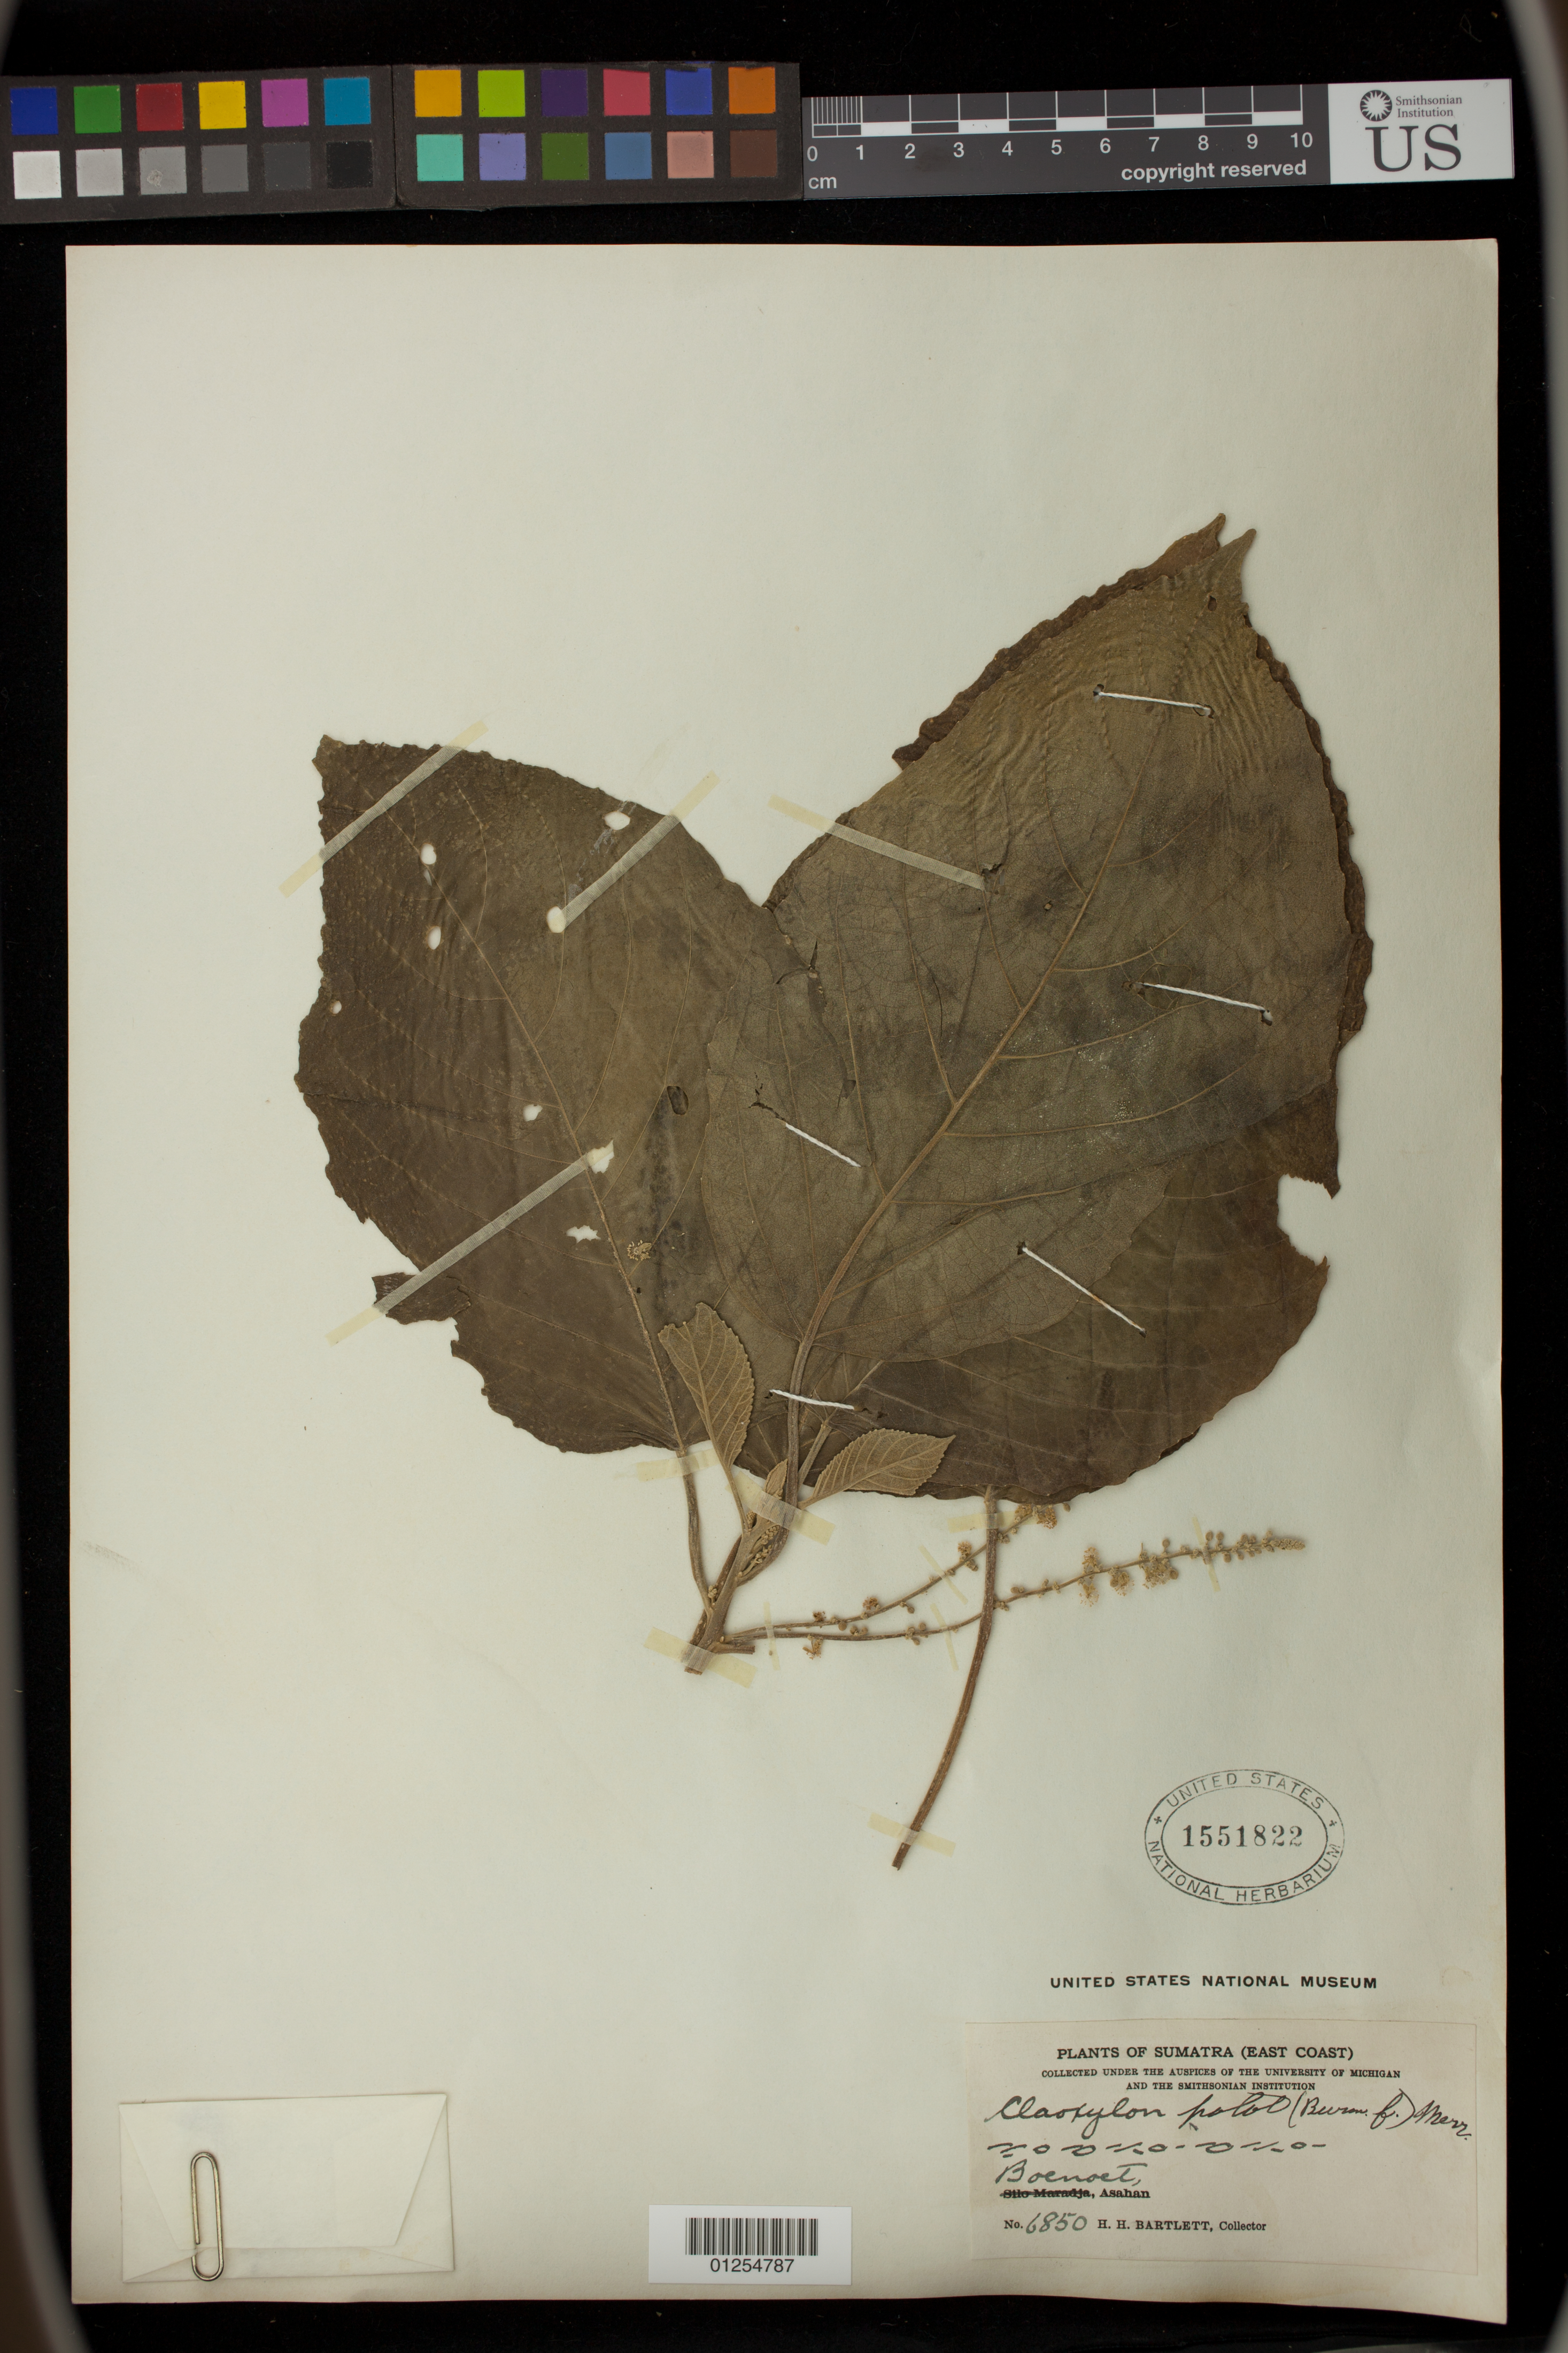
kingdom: Plantae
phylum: Tracheophyta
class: Magnoliopsida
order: Malpighiales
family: Euphorbiaceae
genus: Claoxylon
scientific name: Claoxylon polot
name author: (Burm. f.) Merr.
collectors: H. H. Bartlett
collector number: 6850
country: Indonesia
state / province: Sumatra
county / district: Sumatera Utara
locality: Boenoet, Asahan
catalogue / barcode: US 1551822